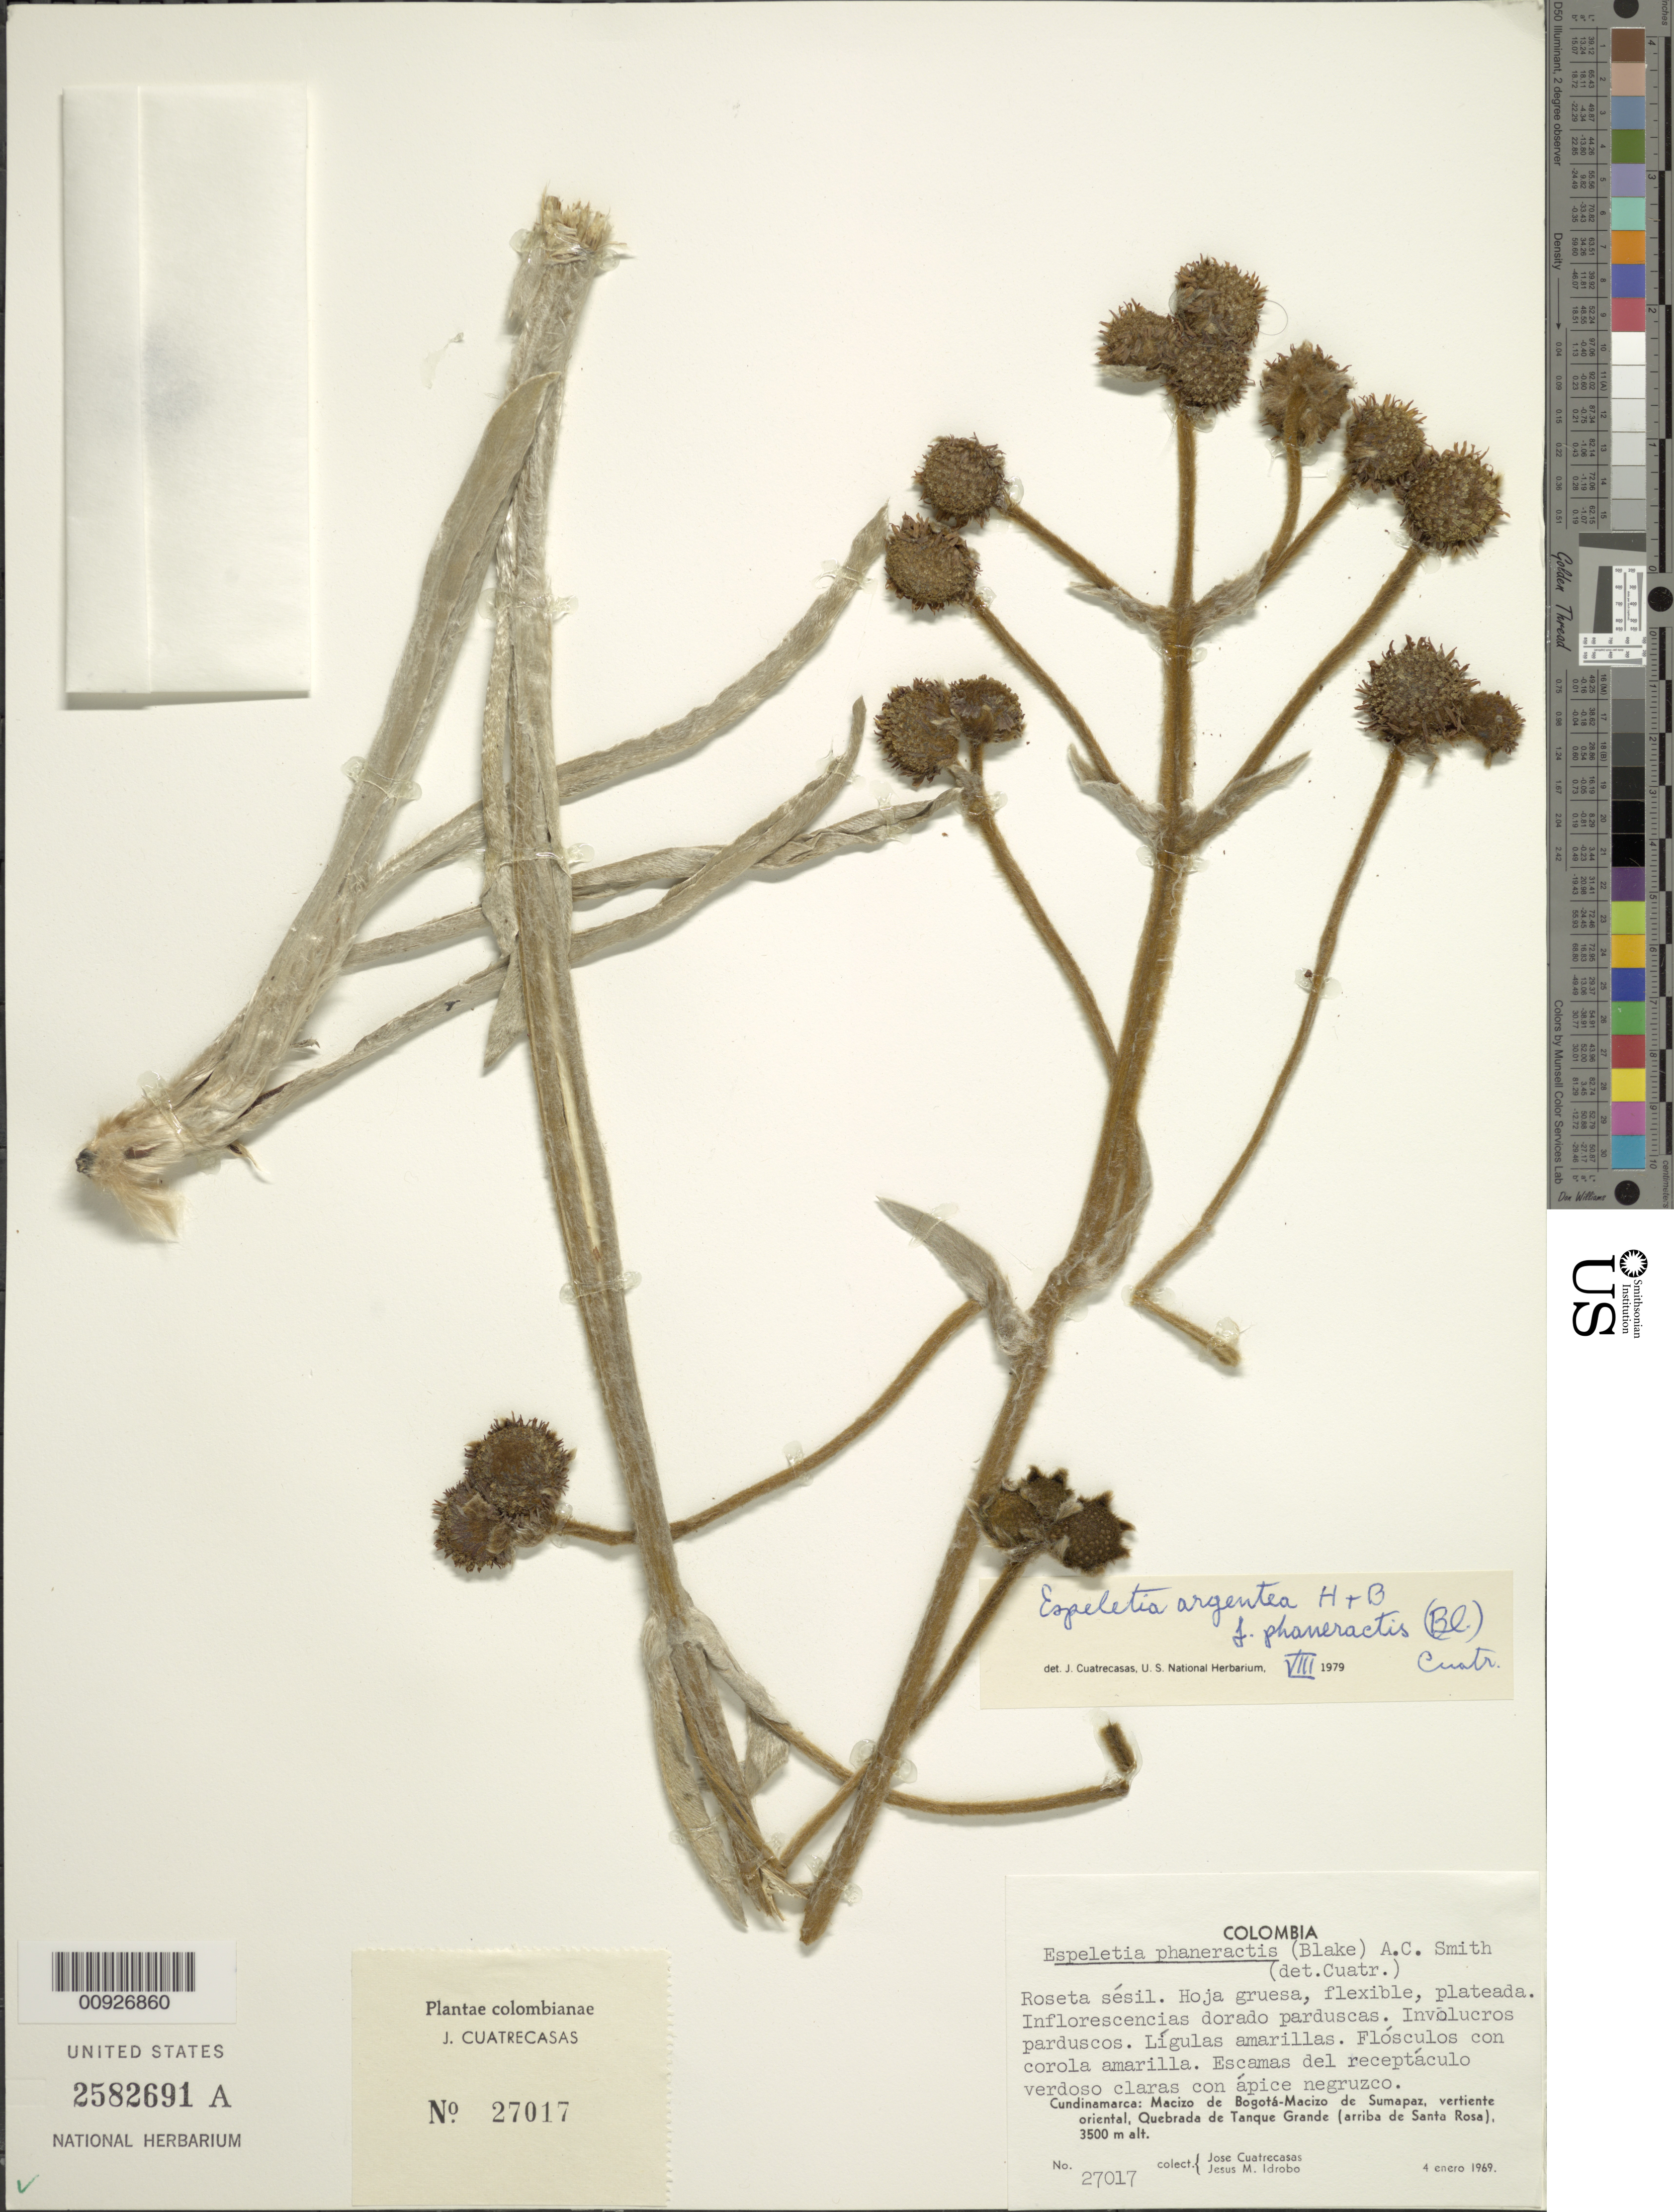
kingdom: Plantae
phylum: Tracheophyta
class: Magnoliopsida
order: Asterales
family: Asteraceae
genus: Espeletia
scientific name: Espeletia argentea f. phaneractis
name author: (S.F. Blake) Cuatrec.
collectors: J. Cuatrecasas & J. M. Idrobo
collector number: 27017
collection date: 1969-01-04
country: Colombia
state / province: Cundinamarca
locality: Macizo de Bogotá-Macizo de Sumapaz, vertiente oriental, Quebrada del Tanque Grande (arriba de Santa Rosa).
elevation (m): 3500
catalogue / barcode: US 2582691A